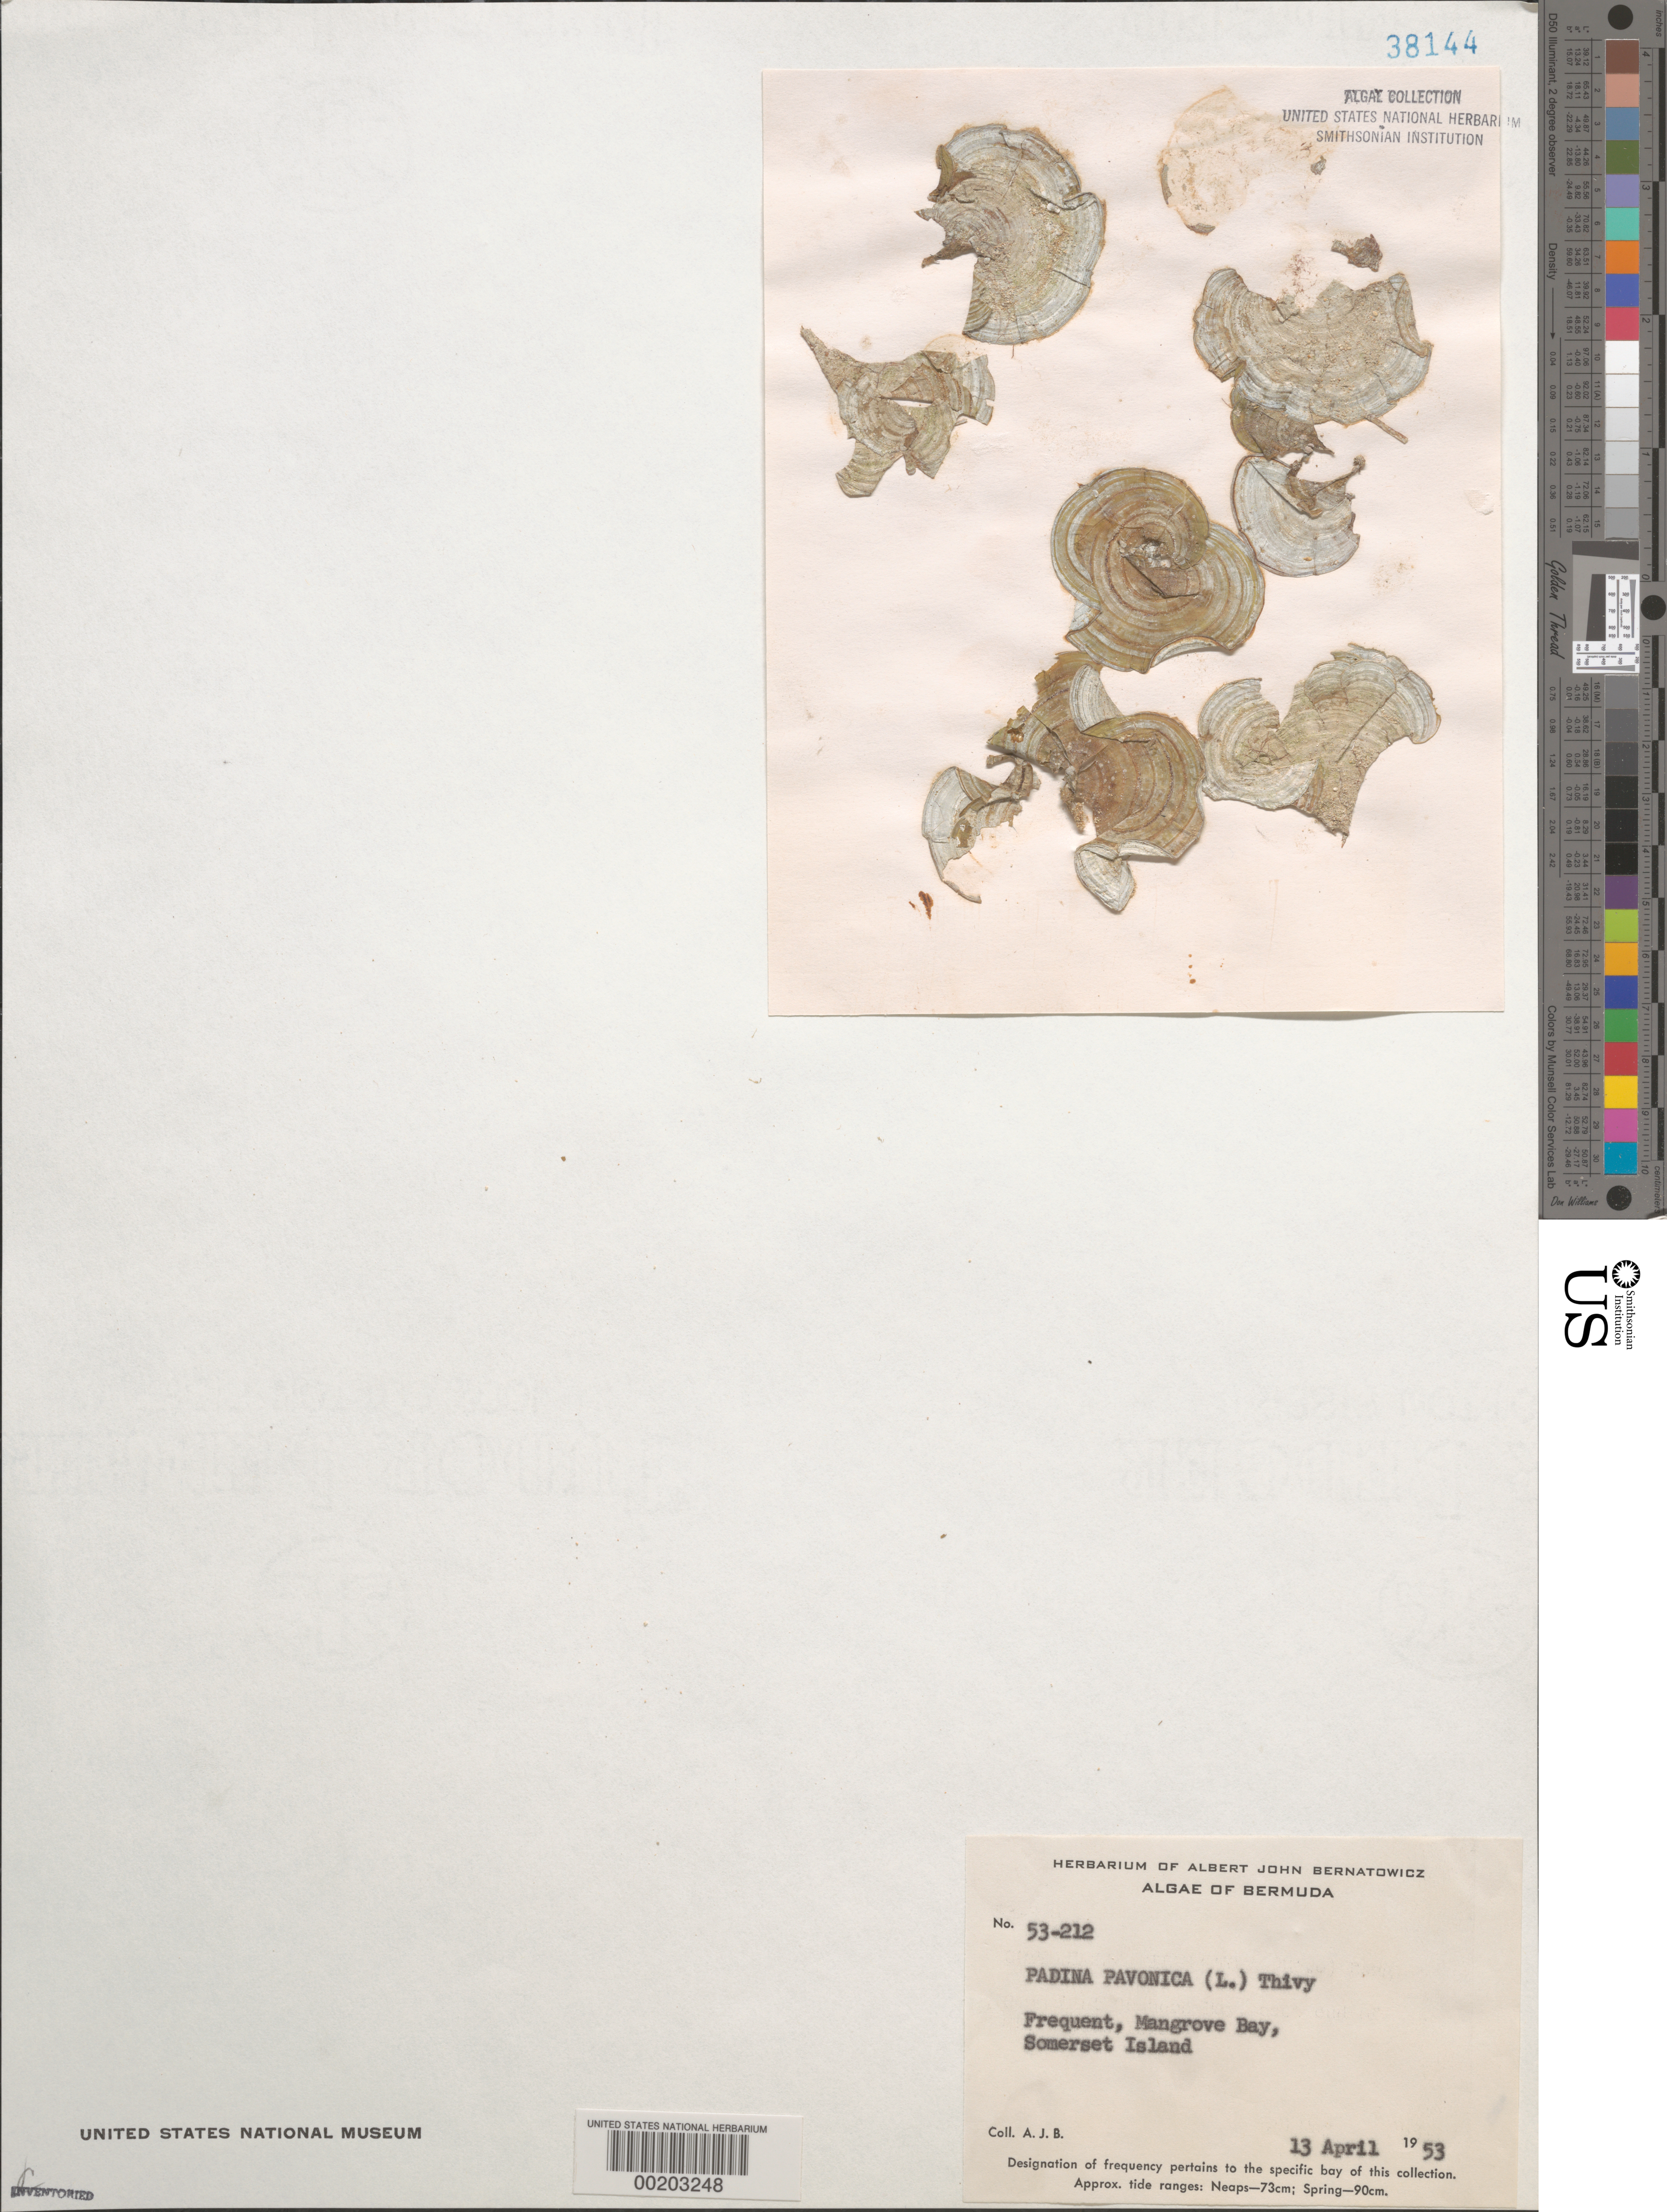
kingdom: Chromista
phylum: Ochrophyta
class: Phaeophyceae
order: Dictyotales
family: Dictyotaceae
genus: Padina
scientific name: Padina pavonica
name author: (L.) Thivy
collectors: A. Bernatowicz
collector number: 53-212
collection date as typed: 13 Apr 1953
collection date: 1953-04-13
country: Bermuda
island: Somerset Island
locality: Mangrove Bay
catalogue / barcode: US 38144